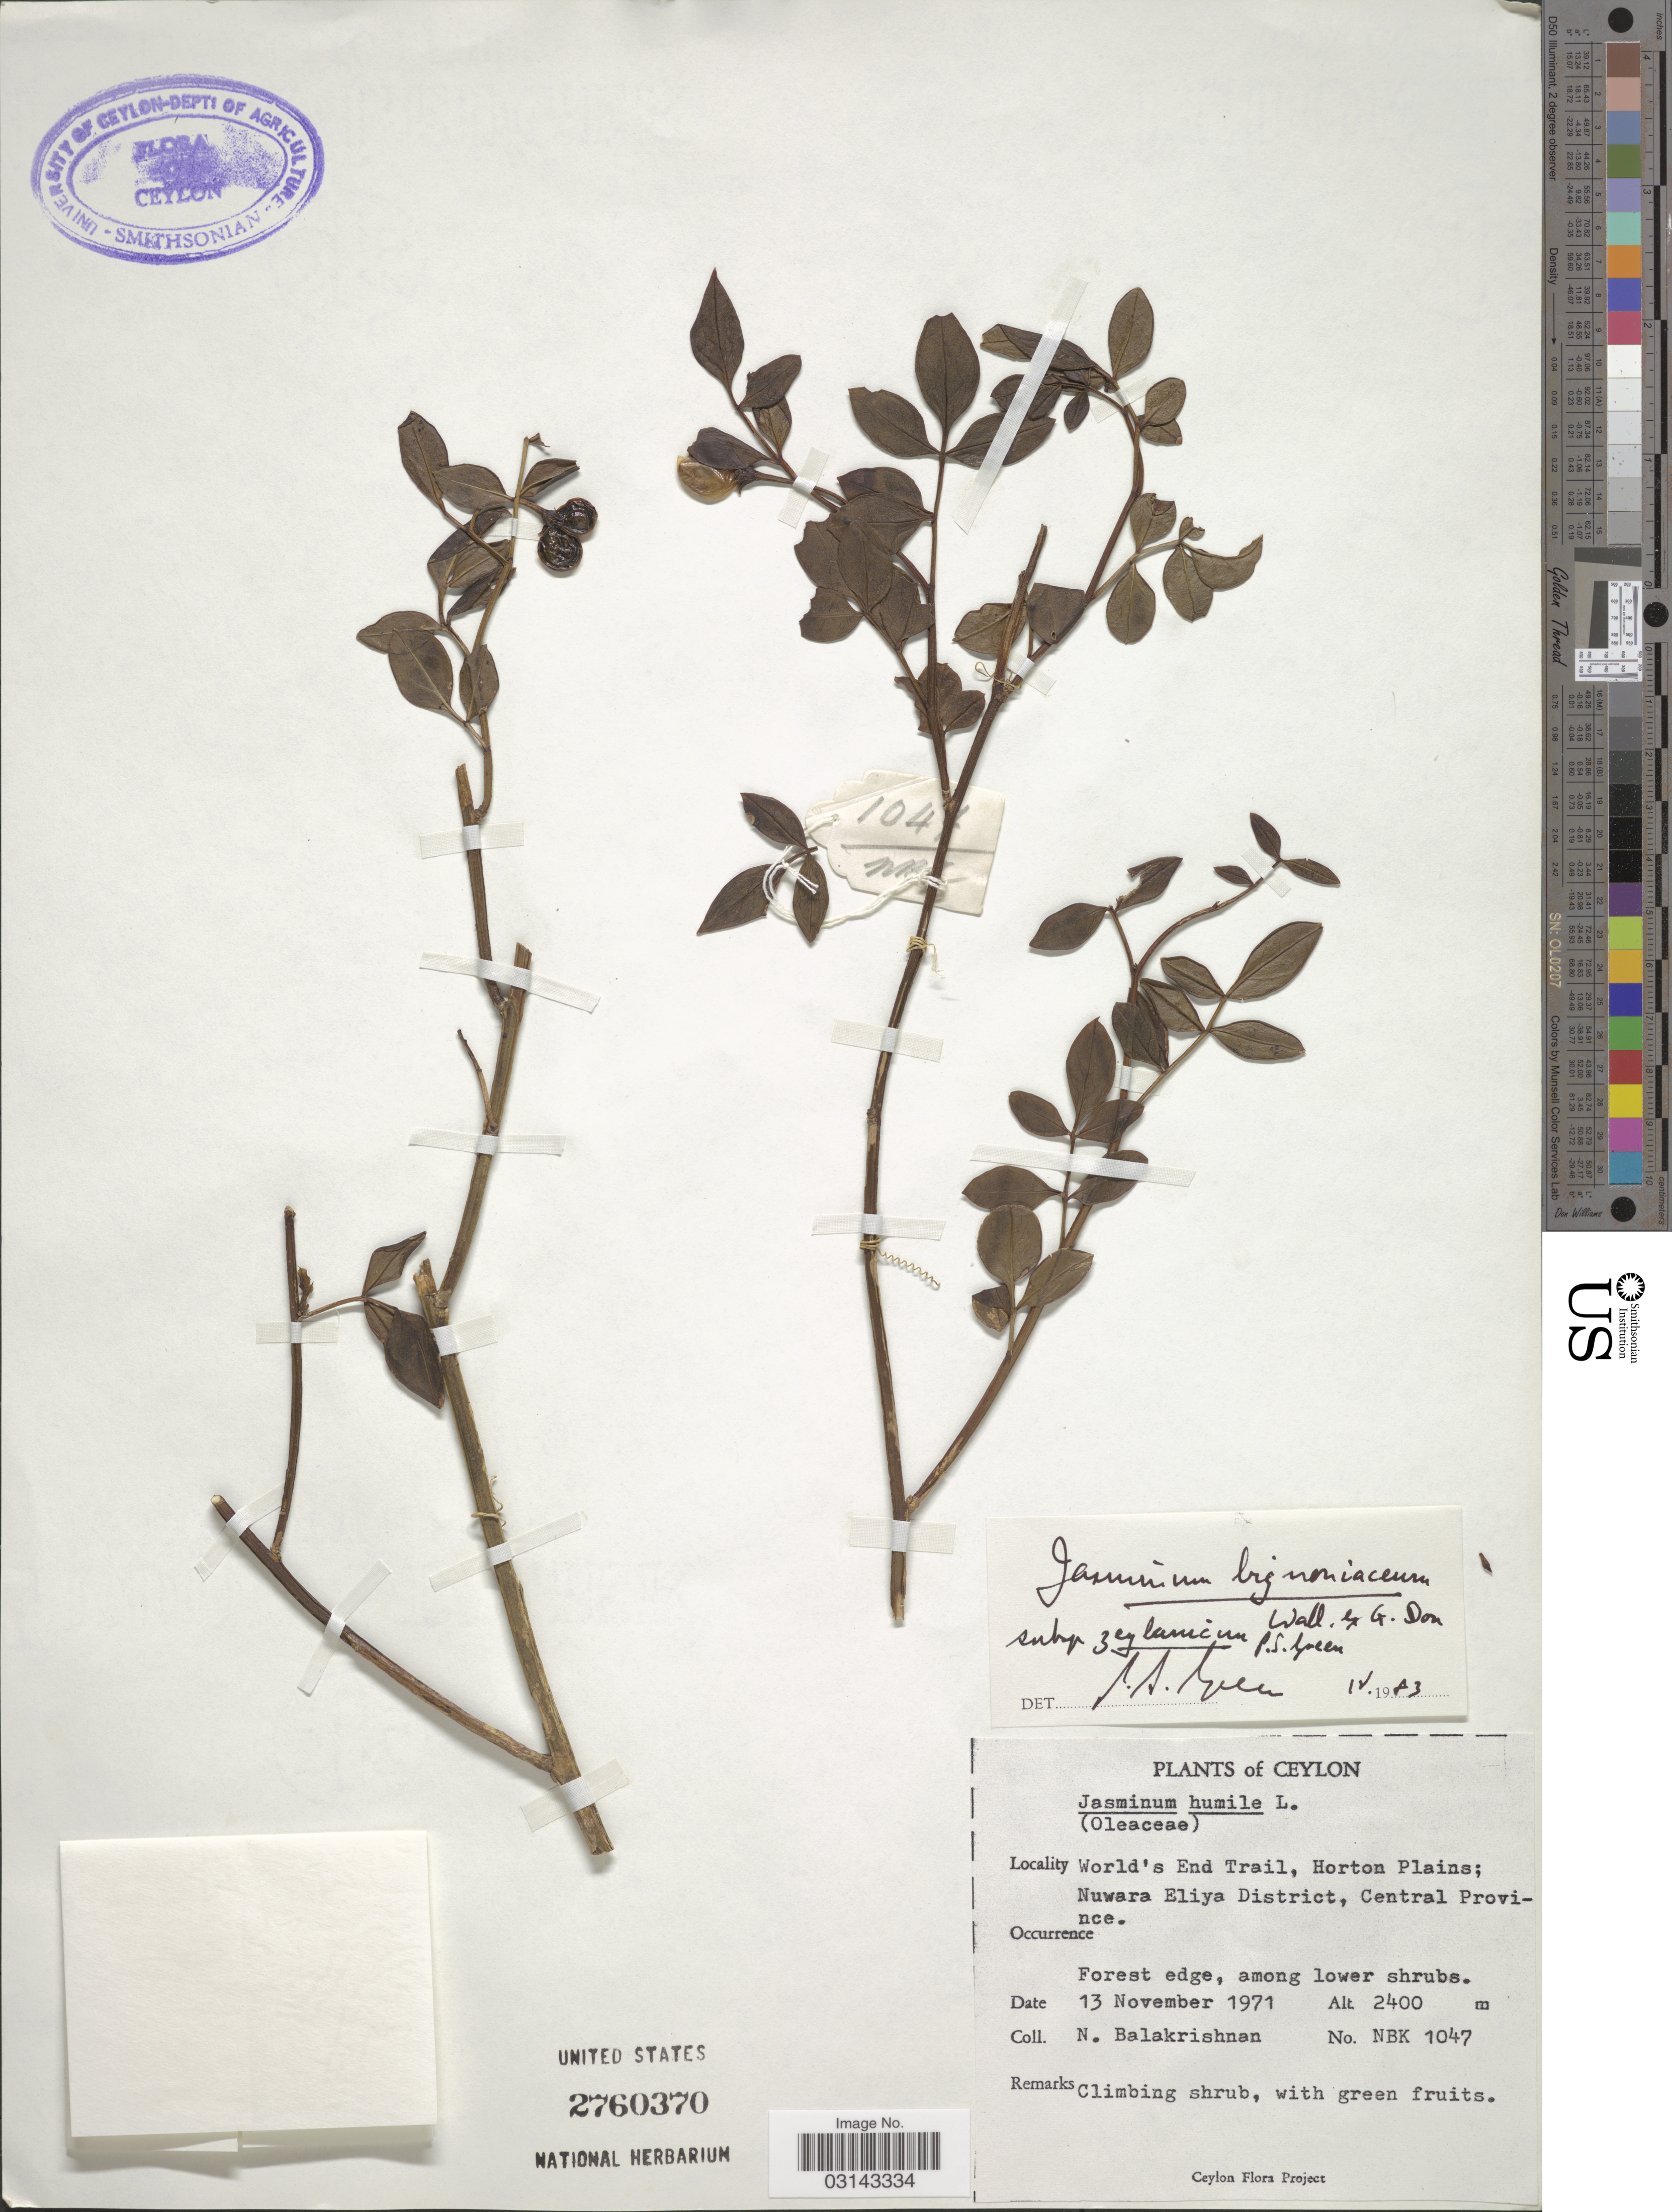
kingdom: Plantae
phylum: Tracheophyta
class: Magnoliopsida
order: Lamiales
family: Oleaceae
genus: Jasminum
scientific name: Jasminum bignoniaceum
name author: Wall. & G. Don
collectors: N. Balakrishnan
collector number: NBK 1047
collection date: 1971-11-13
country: Sri Lanka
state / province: Central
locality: Ceylon. World's End Trail, Horton Plains; Nuwara Eliya District.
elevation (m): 2400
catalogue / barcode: US 2760370